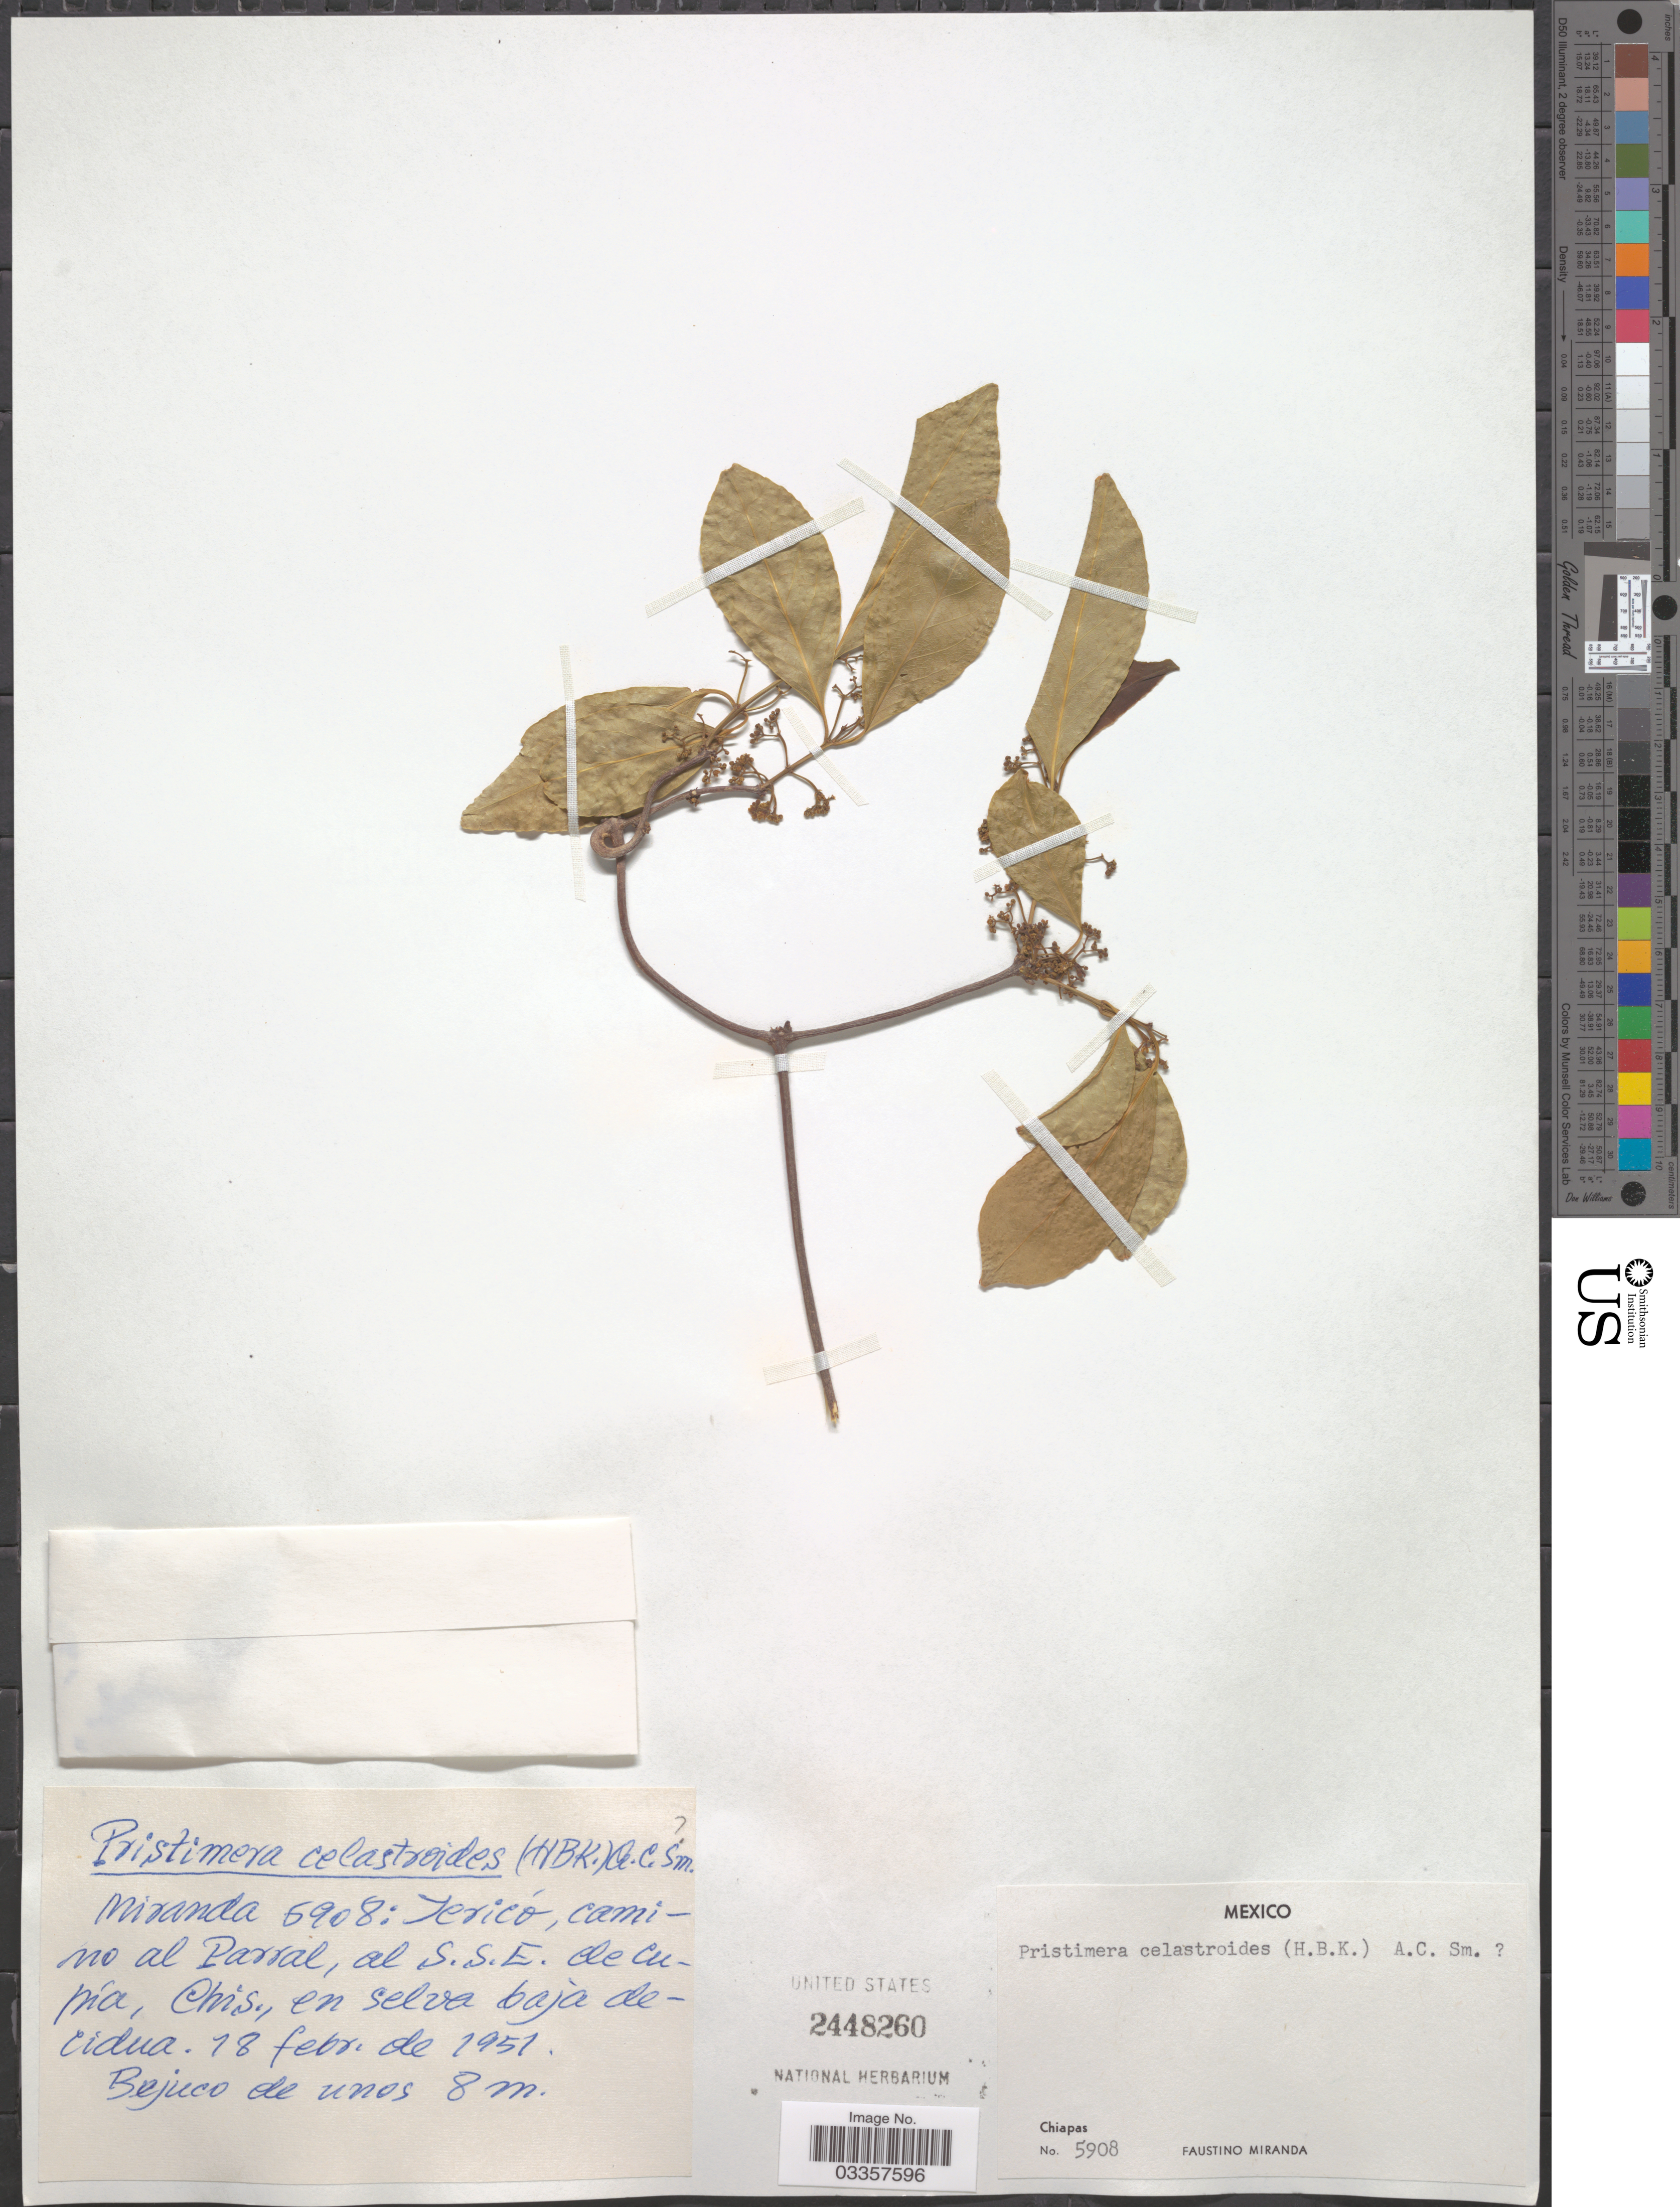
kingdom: Plantae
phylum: Tracheophyta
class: Magnoliopsida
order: Celastrales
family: Celastraceae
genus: Pristimera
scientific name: Pristimera celastroides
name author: (Kunth) A.C. Sm.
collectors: F. Miranda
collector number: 5908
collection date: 1951-02-18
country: Mexico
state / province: Chiapas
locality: Jericó, camino al Parral, al S.S.E. de Cupía.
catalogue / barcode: US 2448260